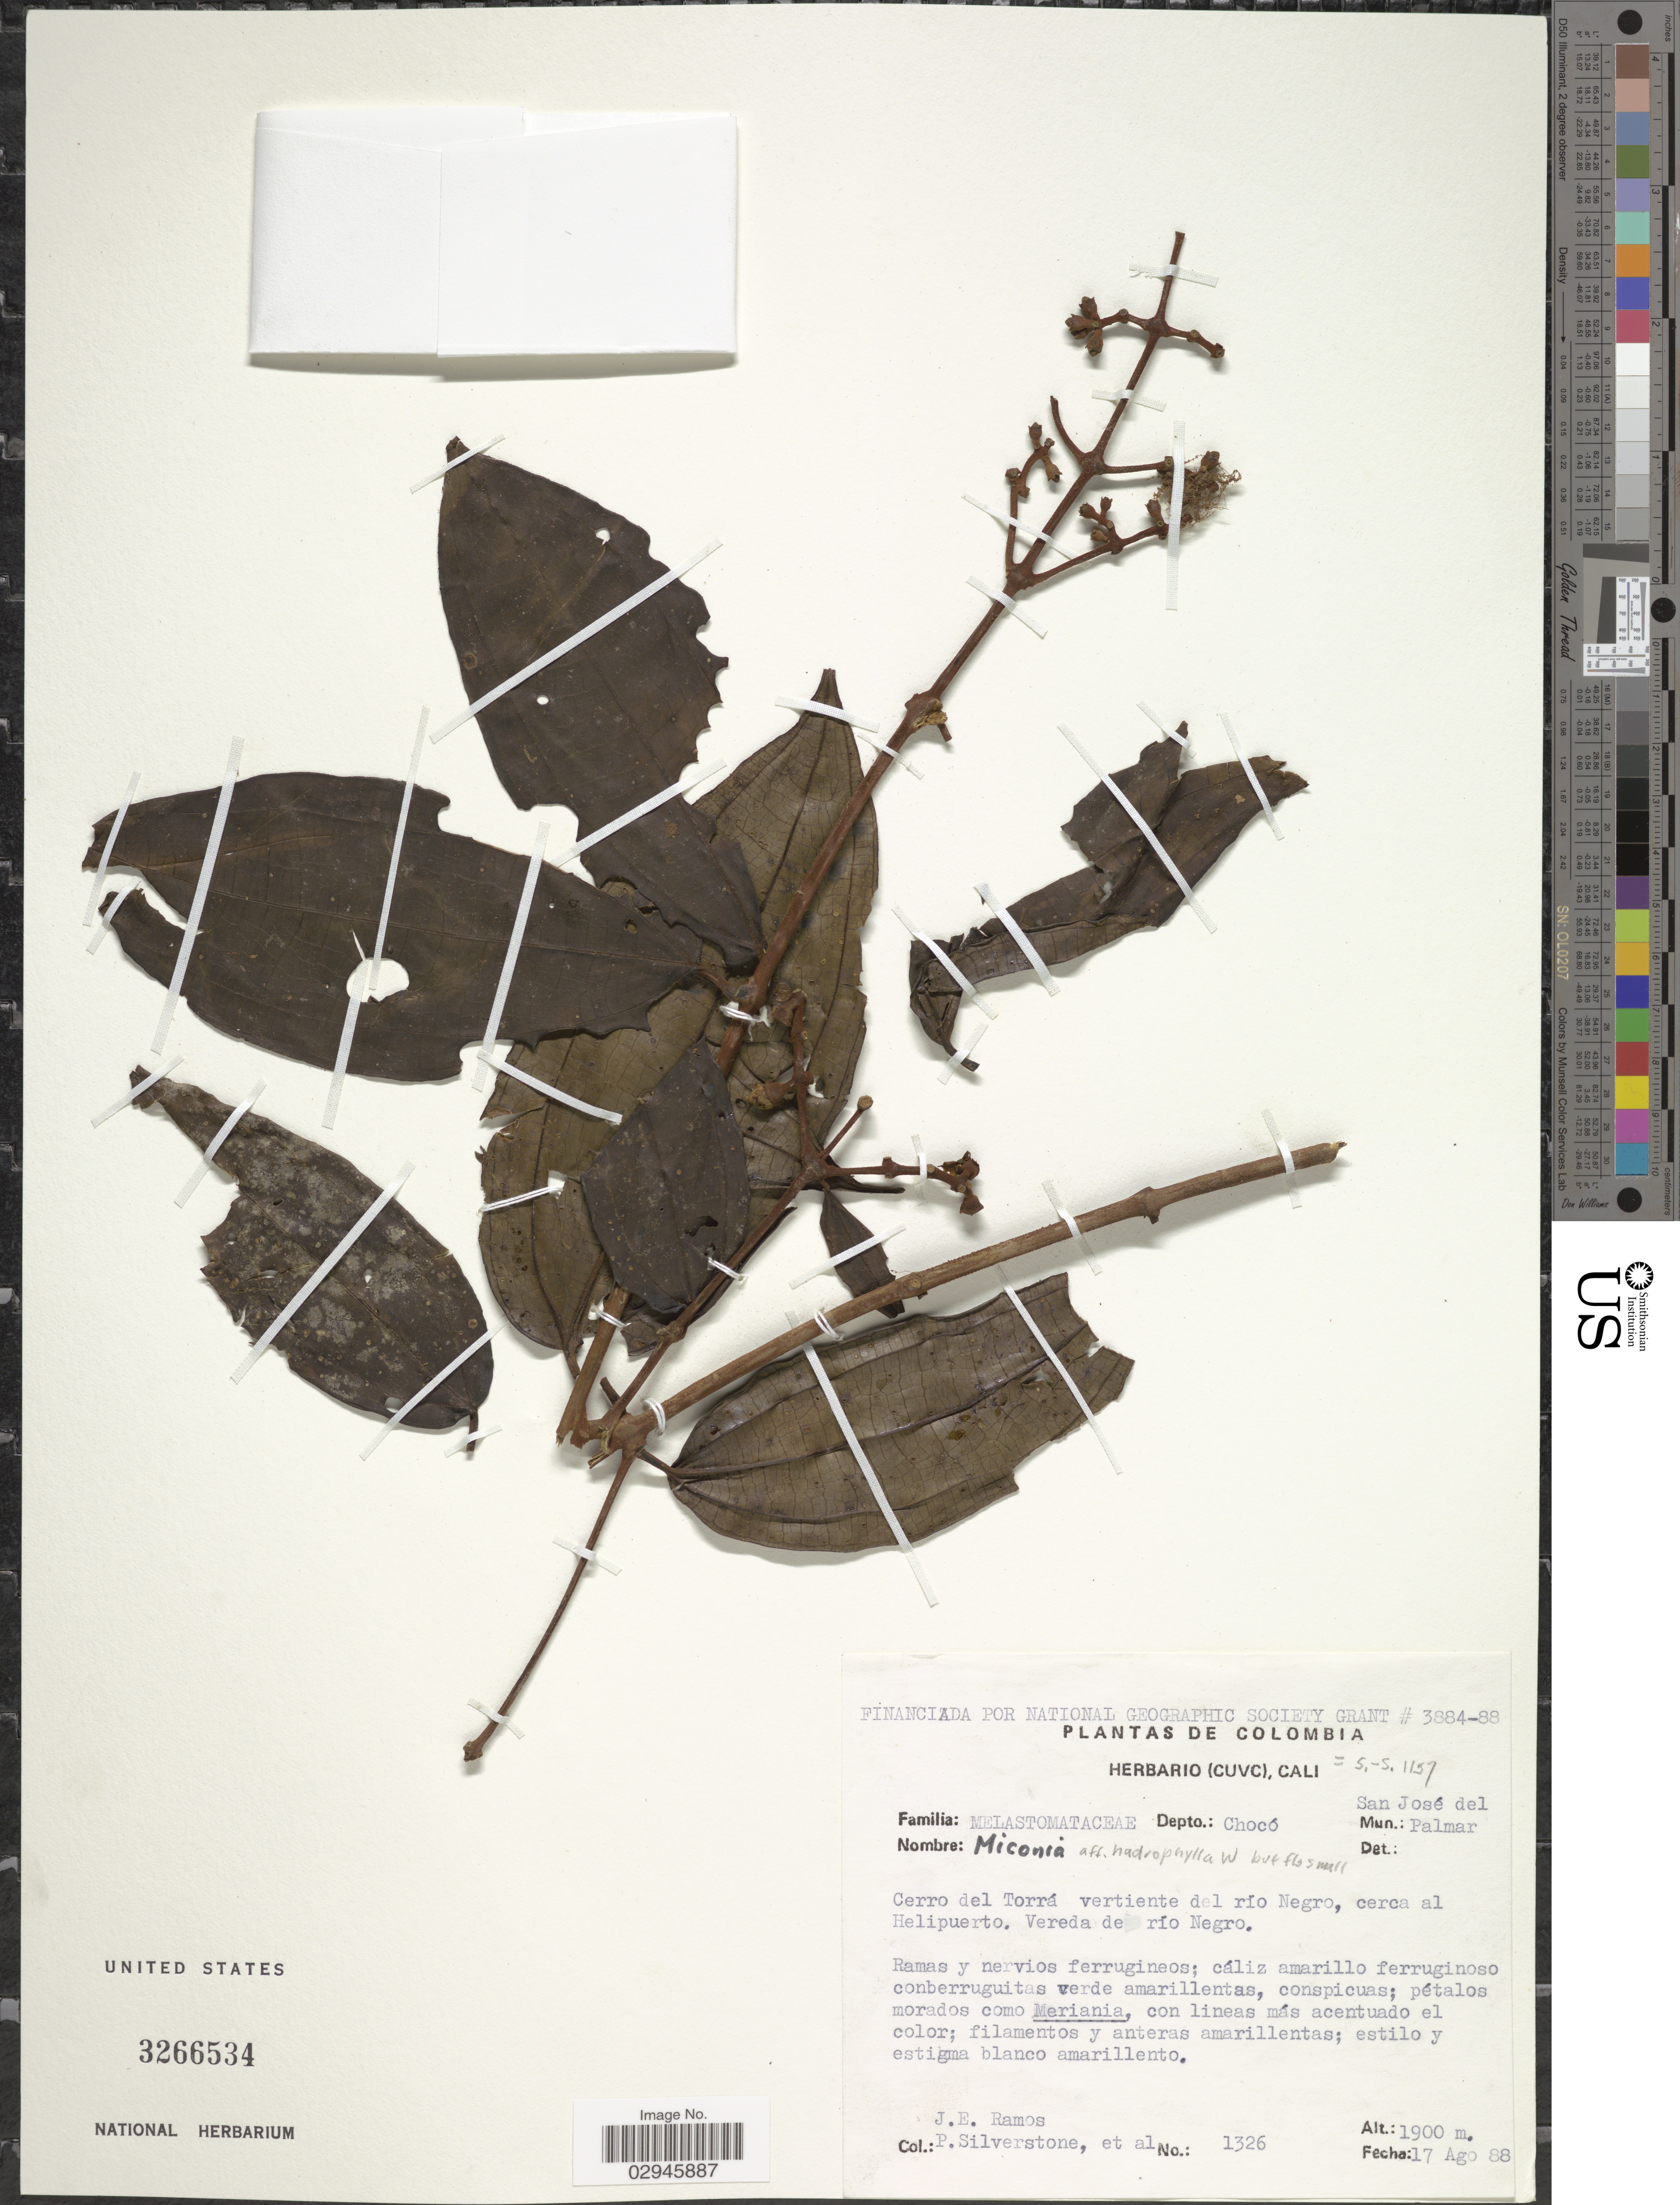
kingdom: Plantae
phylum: Tracheophyta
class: Magnoliopsida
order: Myrtales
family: Melastomataceae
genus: Miconia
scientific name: Miconia sp.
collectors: J. E. Ramos, P. Silverstone & et al.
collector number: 1326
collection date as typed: Transcribed d/m/y: 17/8/88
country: Colombia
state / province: Chocó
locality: Depto.: Chocó, Mun. San José del Palmar. Cerro del Torrá vertiente del río Negro, cerca al Helipuerto. Vereda de río Negro.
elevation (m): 1900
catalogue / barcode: US 3266534